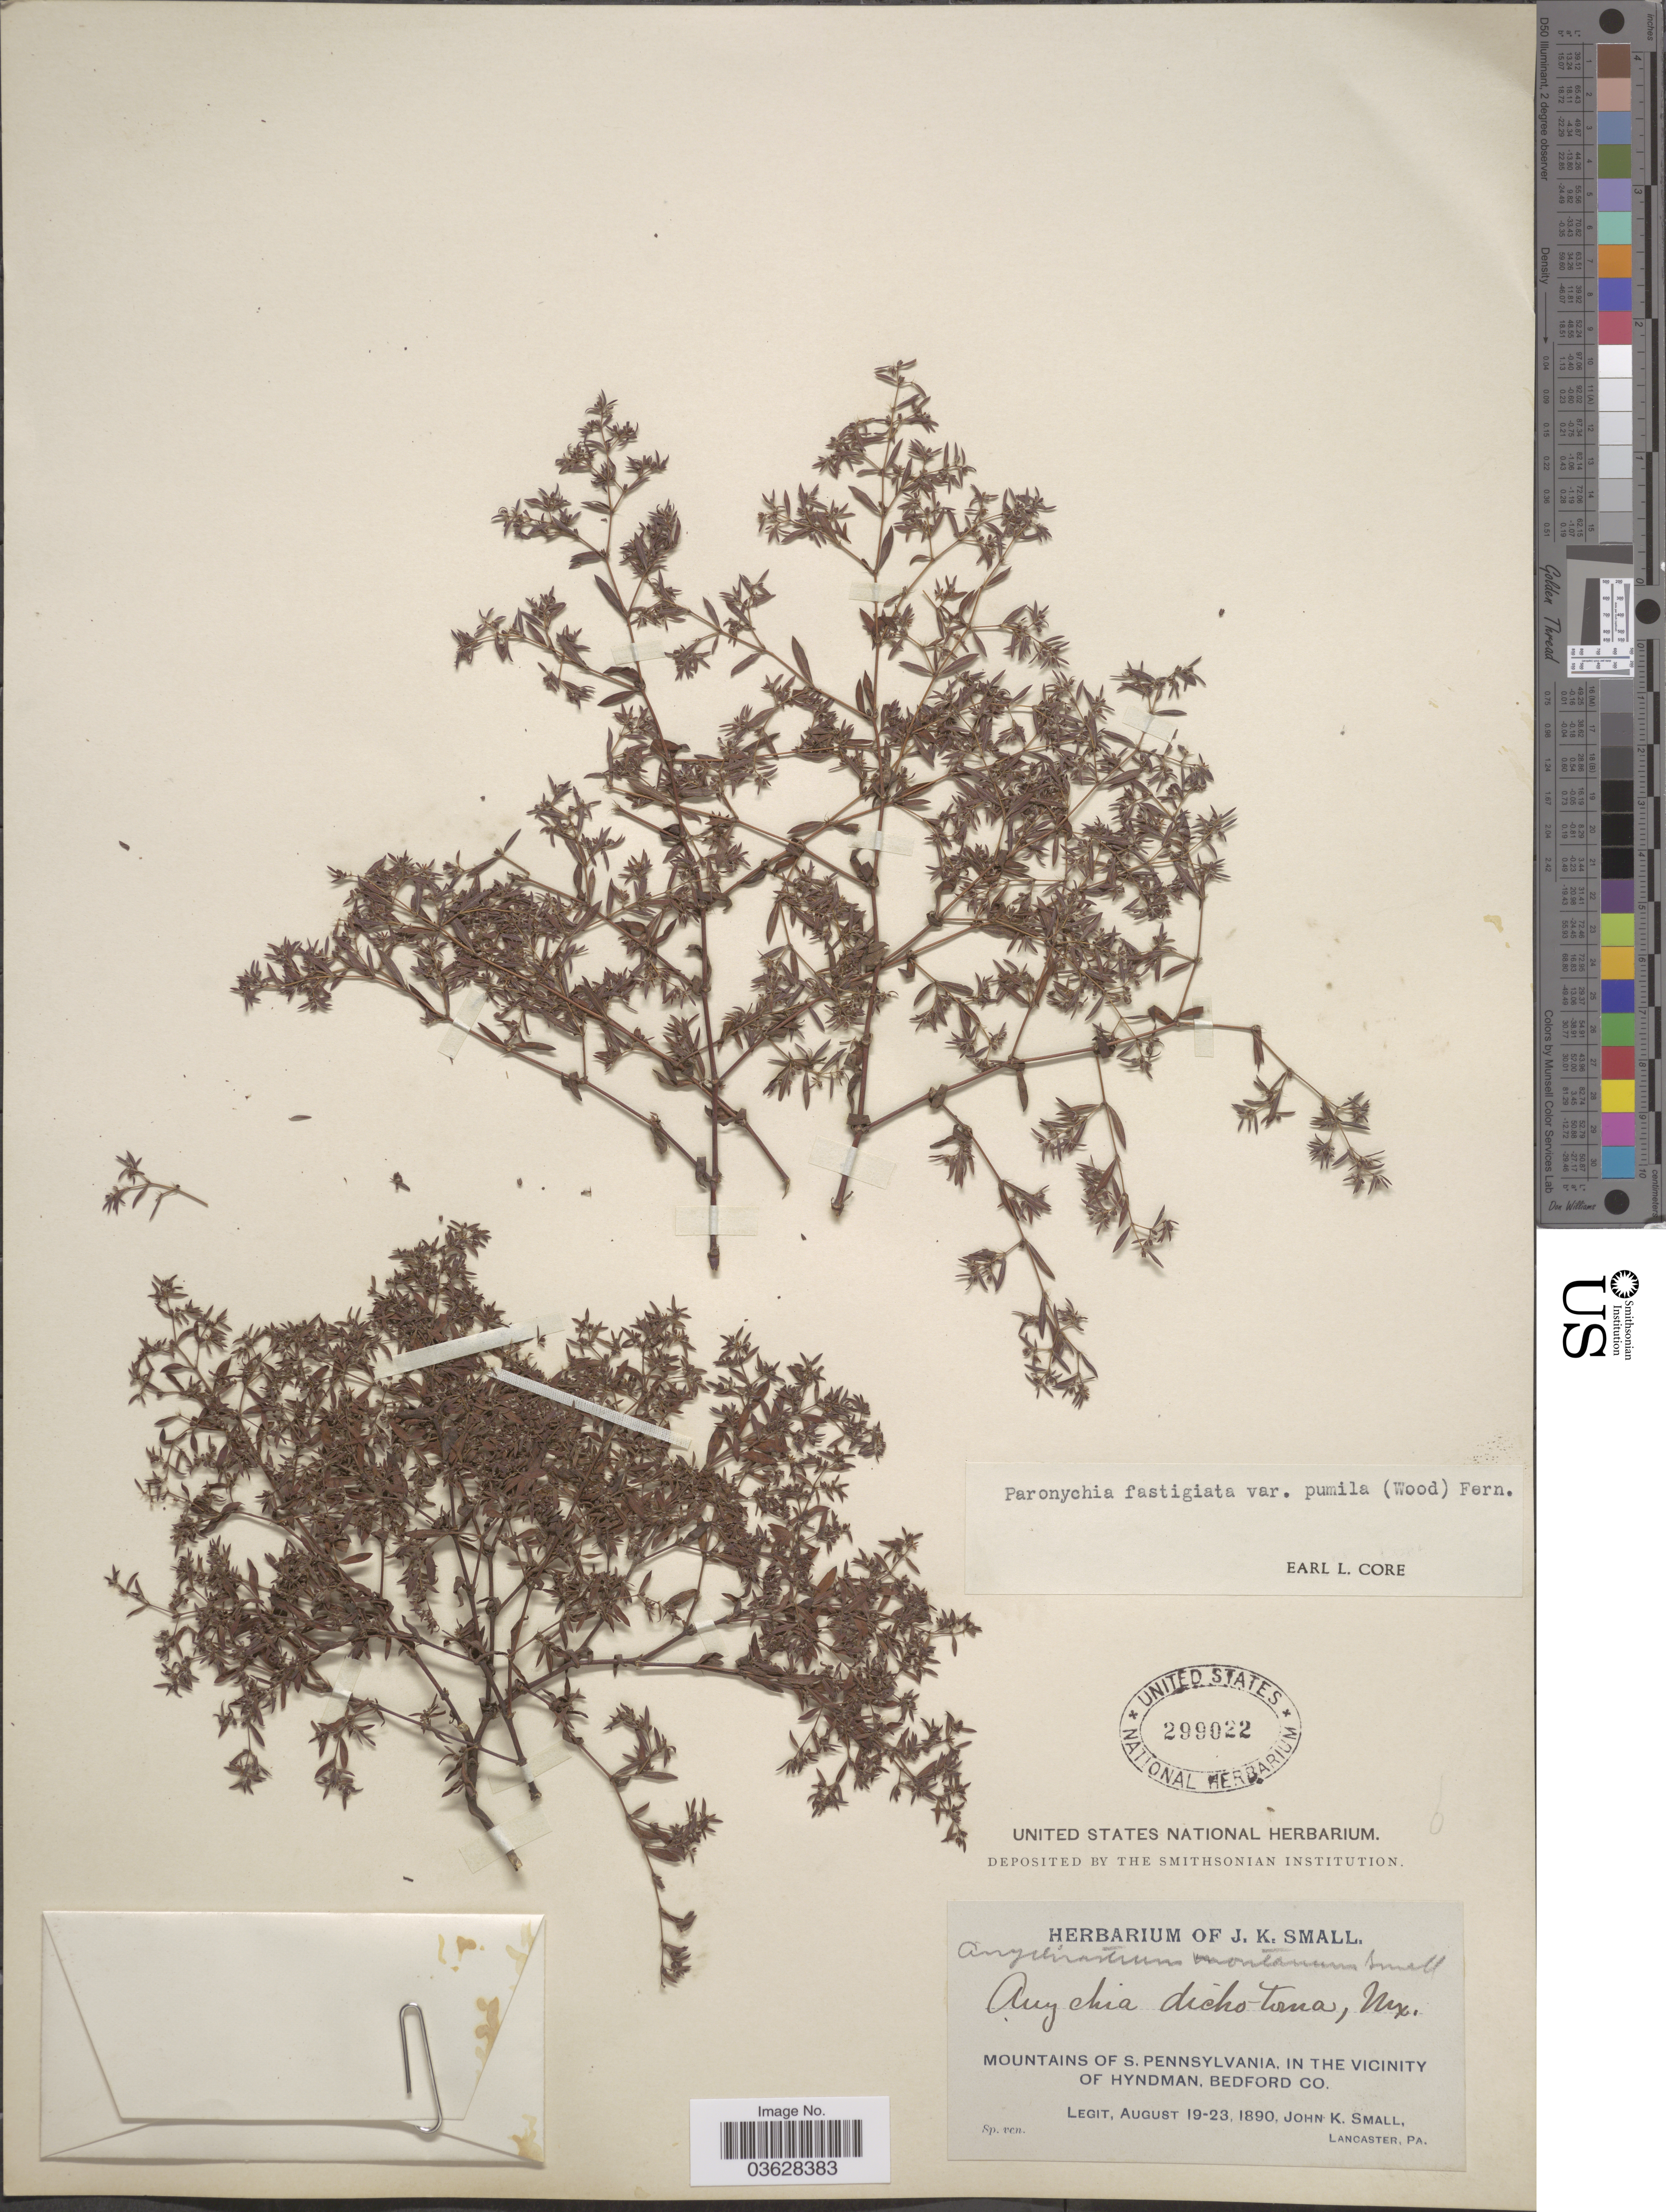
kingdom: Plantae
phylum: Tracheophyta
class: Magnoliopsida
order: Caryophyllales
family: Caryophyllaceae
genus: Paronychia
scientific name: Paronychia fastigiata var. pumila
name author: (Alph. Wood) Fernald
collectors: J. K. Small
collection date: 1890-08-19/1890-08-23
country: United States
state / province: Pennsylvania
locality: Mountains of S. Pennsylvania, in the vicinity of Hyndman, Bedford Co.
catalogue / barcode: US 299022